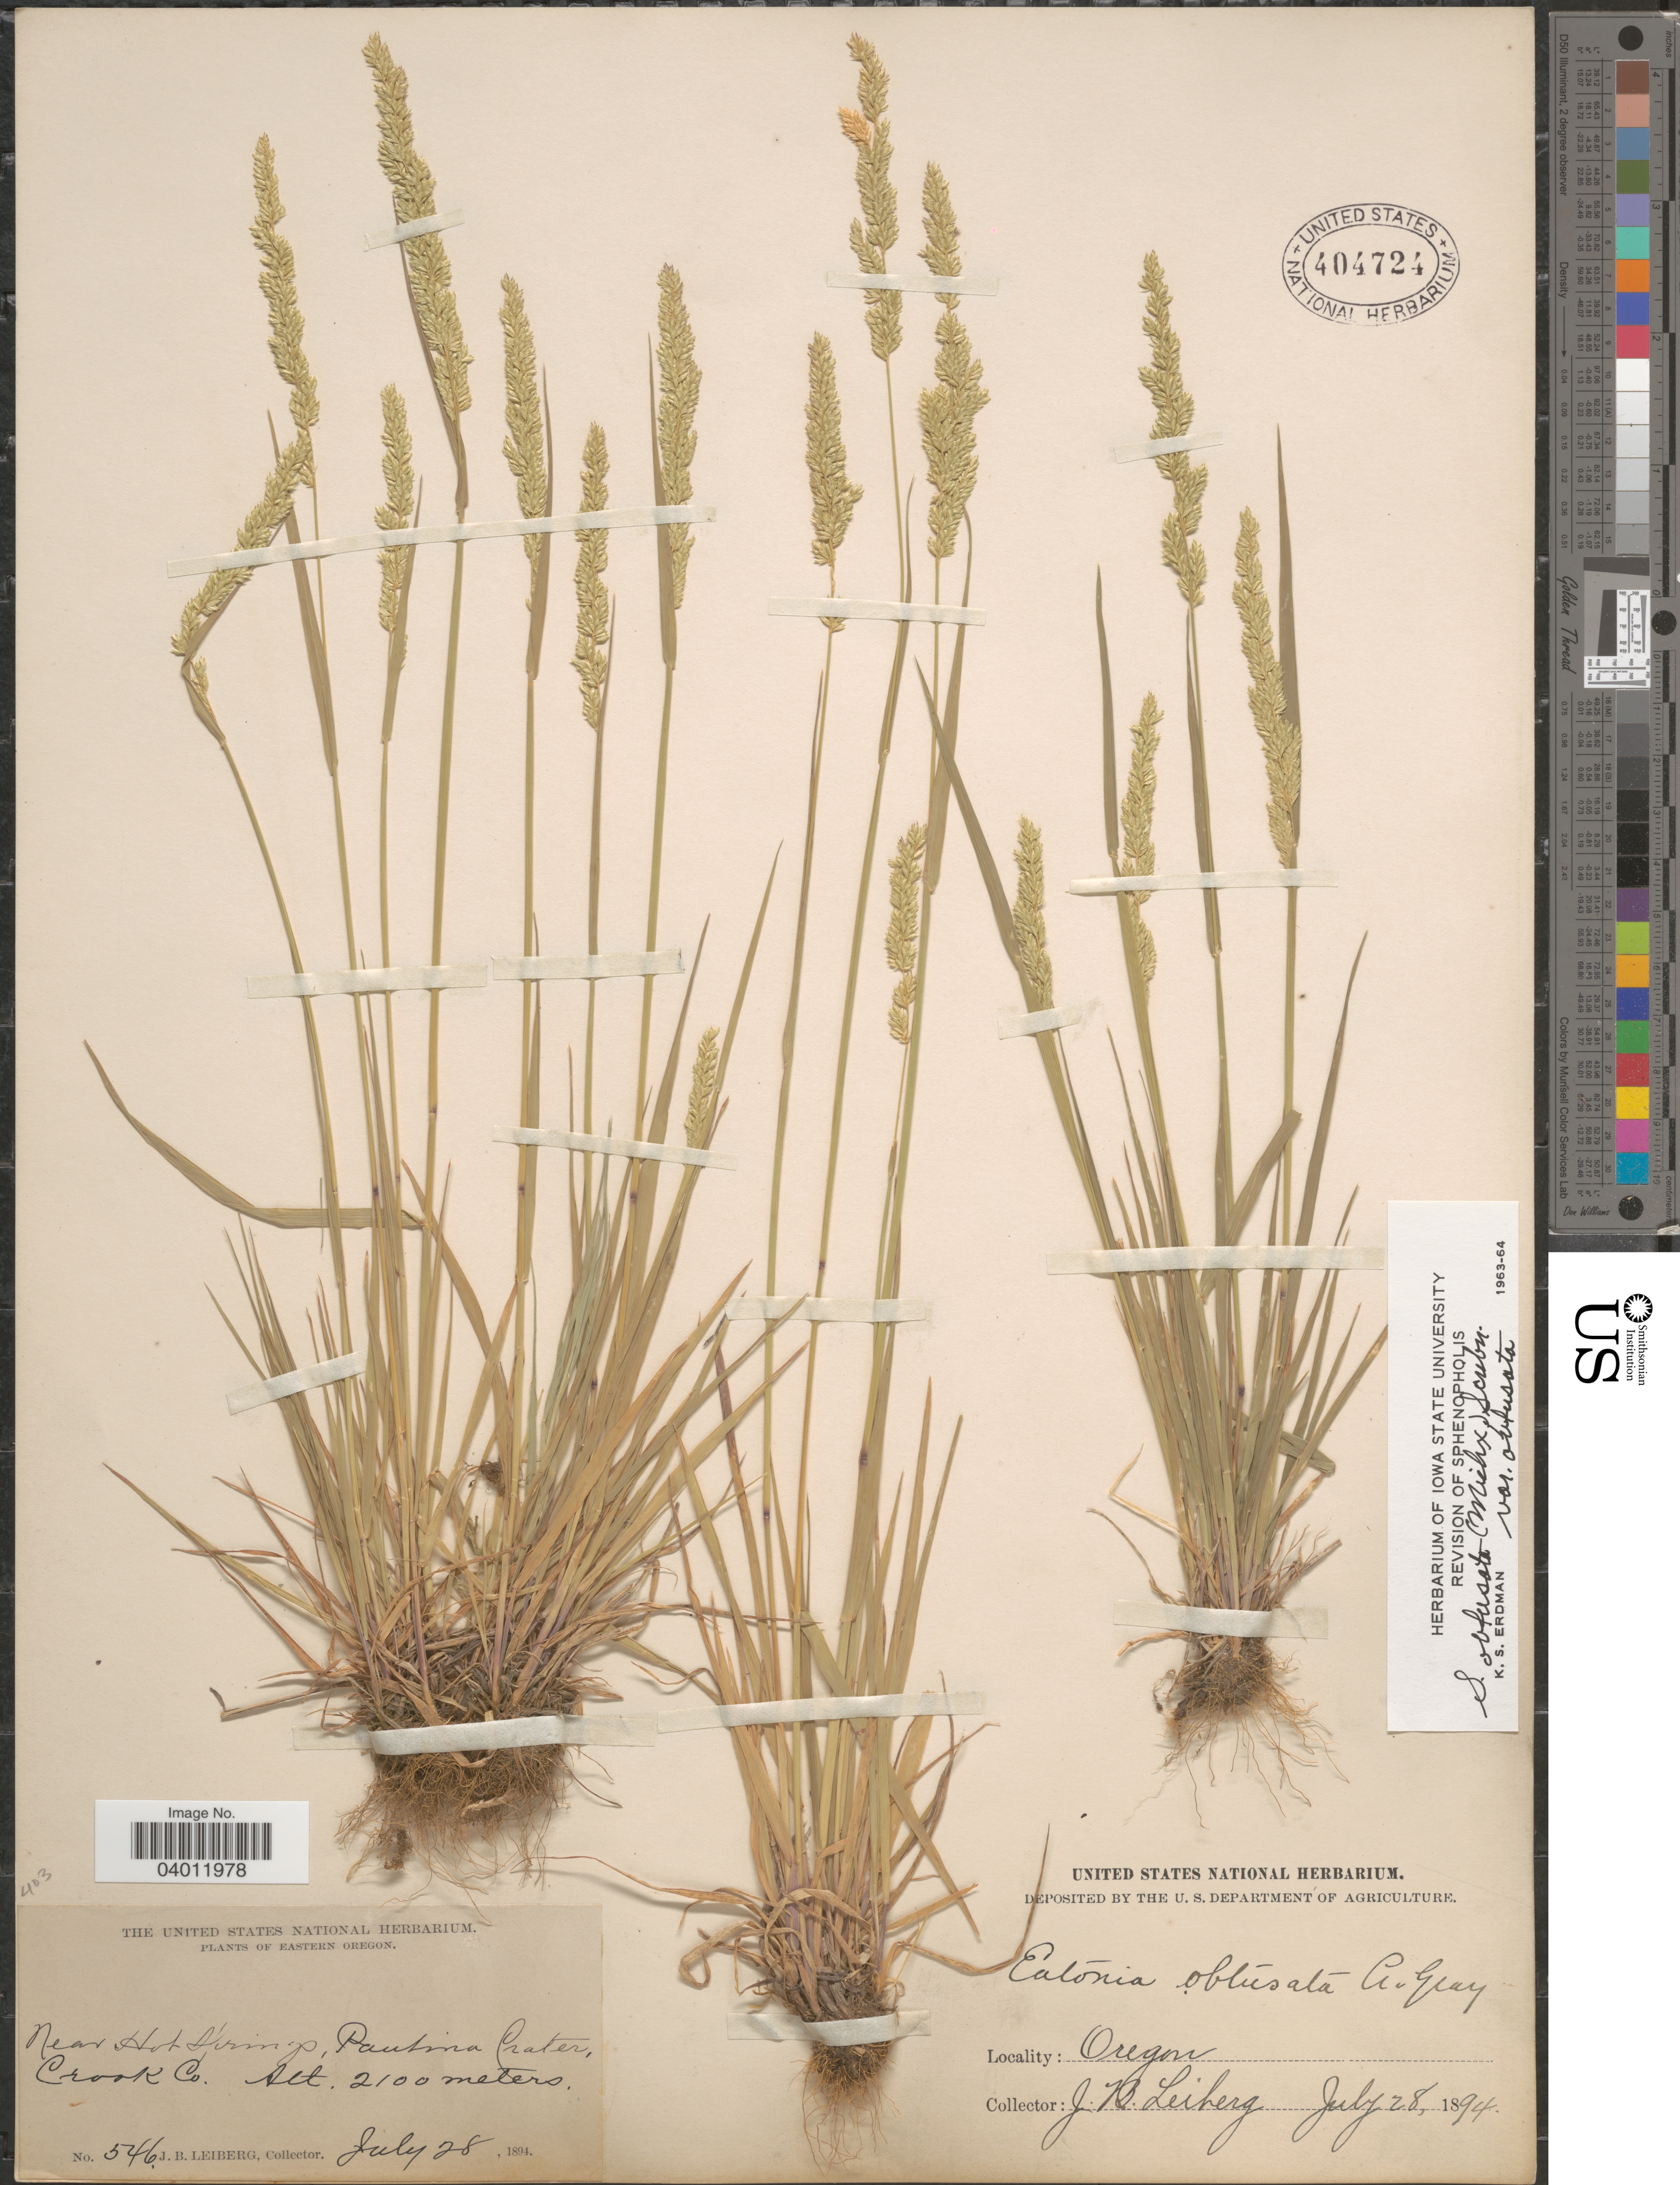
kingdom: Plantae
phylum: Tracheophyta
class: Liliopsida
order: Poales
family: Poaceae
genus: Sphenopholis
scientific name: Sphenopholis obtusata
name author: (Michx.) Scribn.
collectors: J. B. Leiberg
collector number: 546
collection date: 1894-07-28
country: United States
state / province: Oregon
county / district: Crook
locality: Eastern Oregon. Near Hot Springs, Paulina Crater, Crook Co.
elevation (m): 2100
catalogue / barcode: US 404724